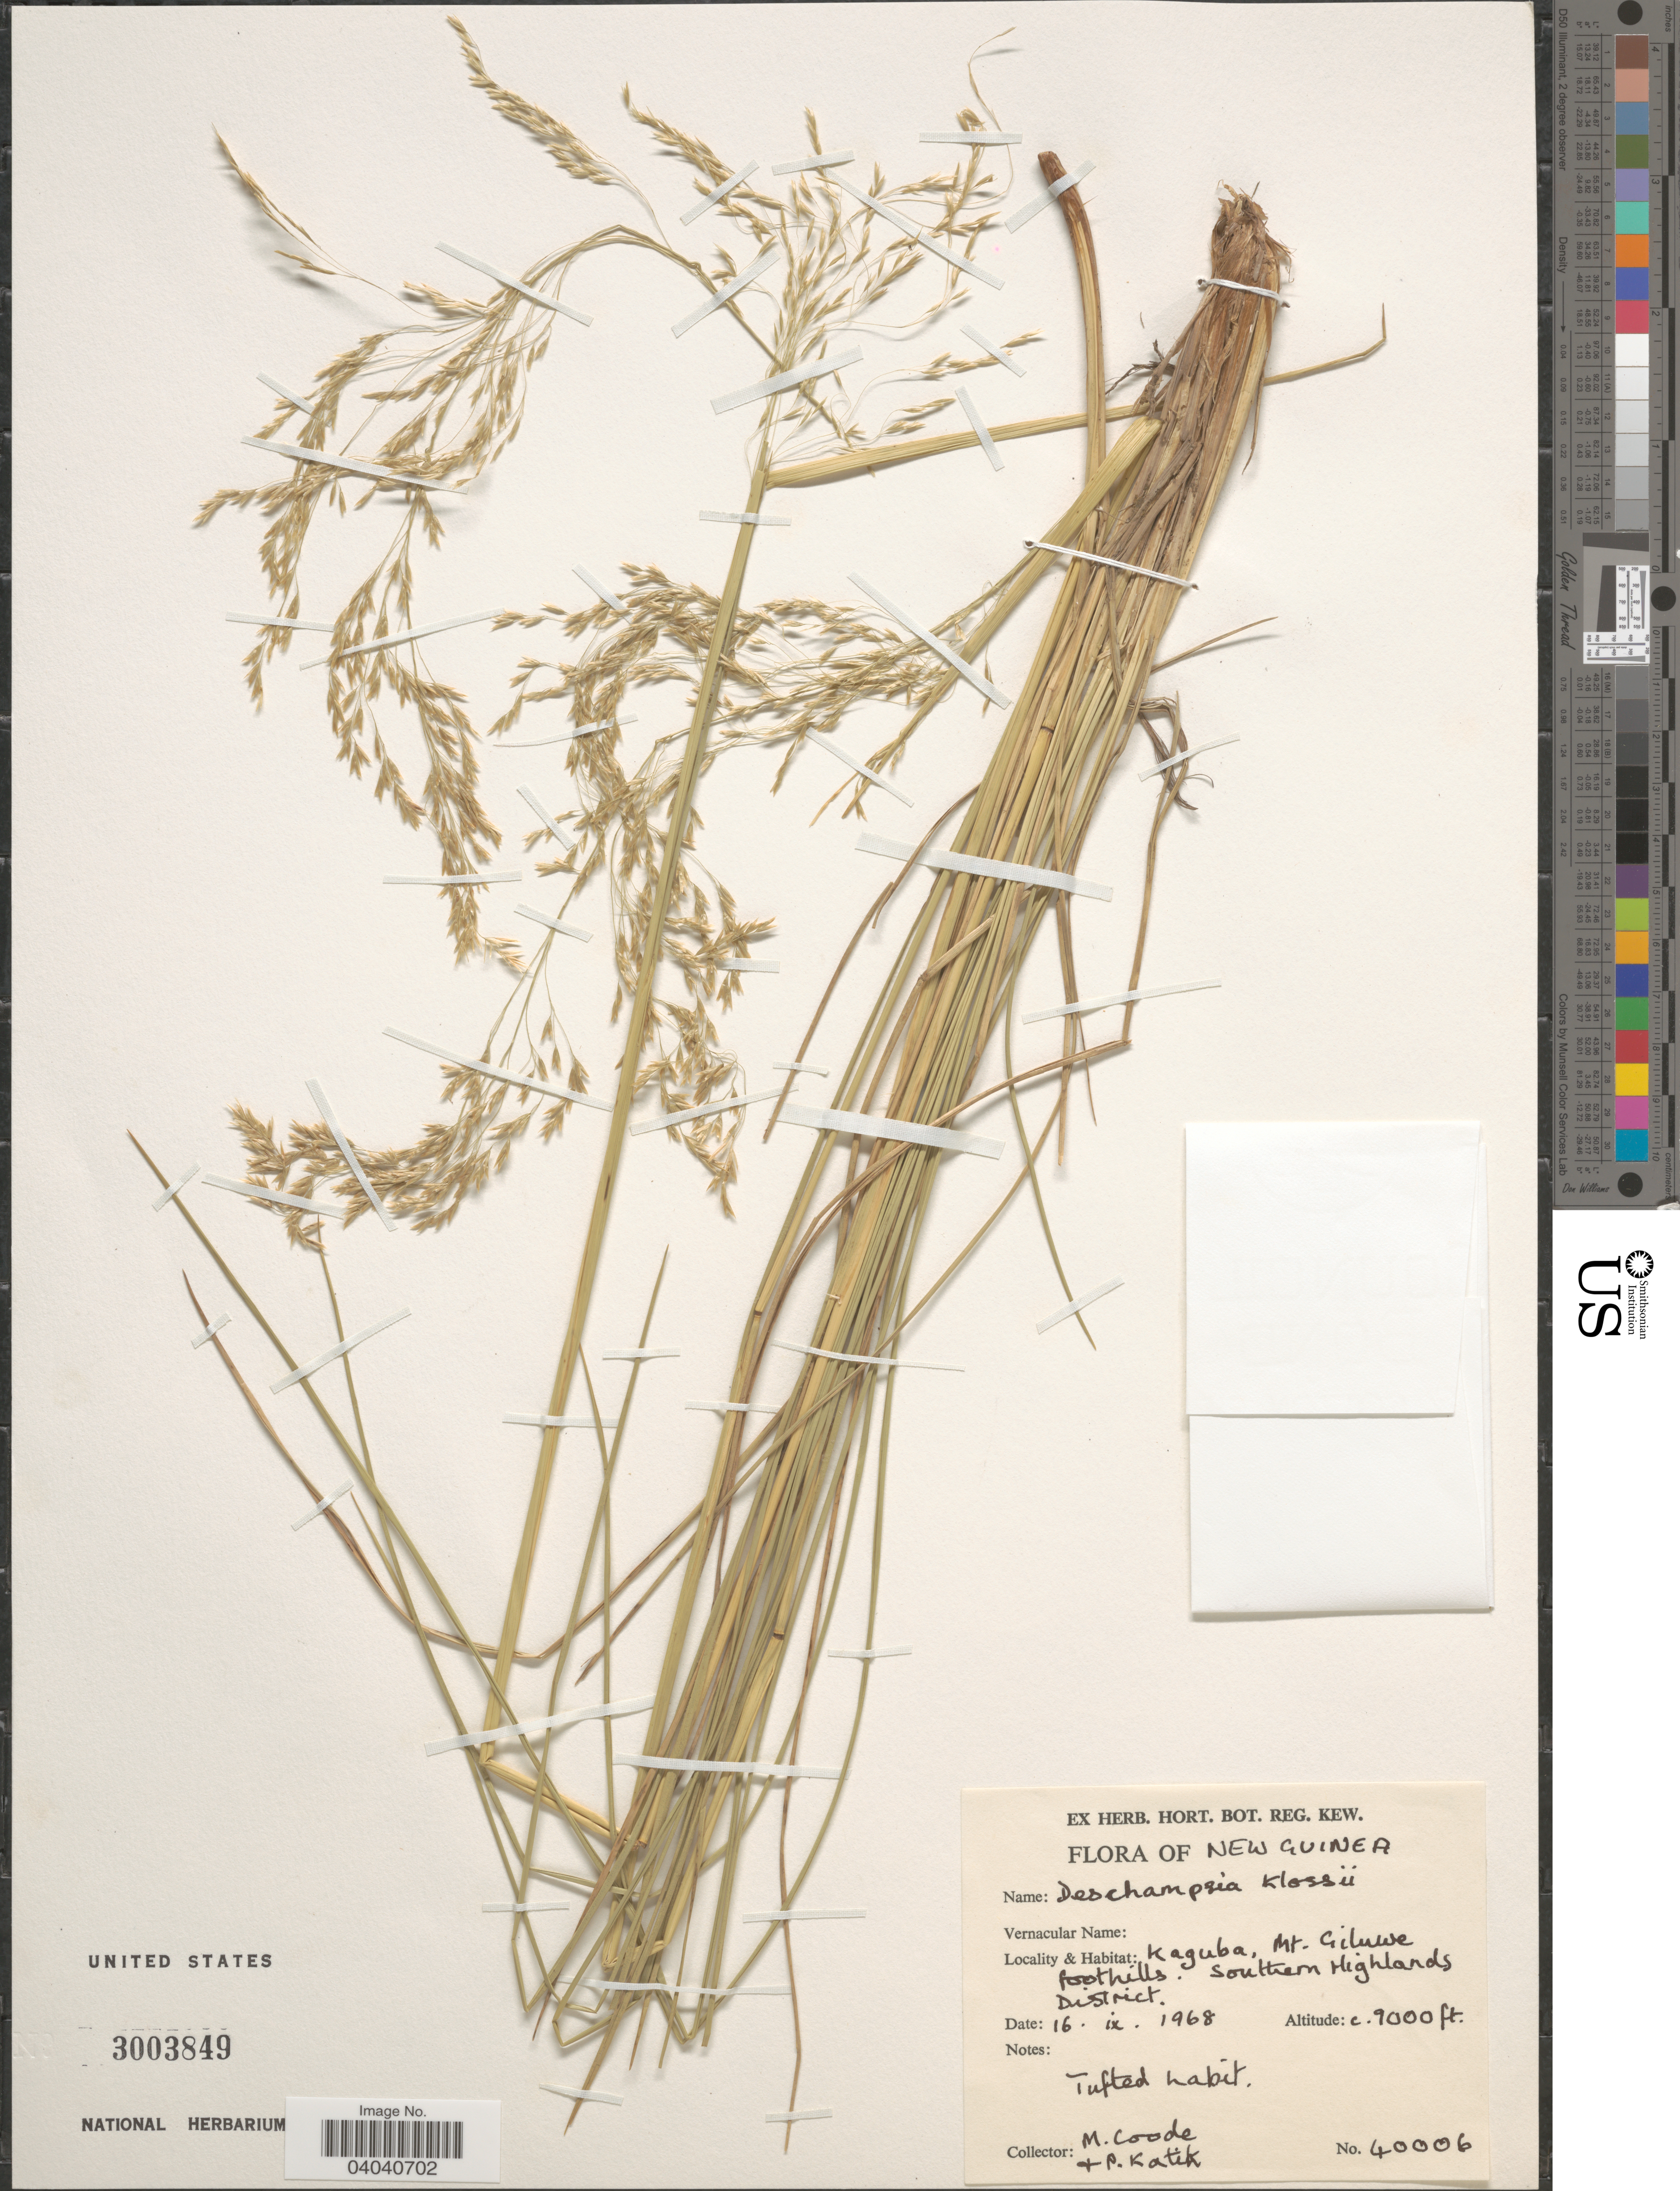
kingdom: Plantae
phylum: Tracheophyta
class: Liliopsida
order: Poales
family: Poaceae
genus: Deschampsia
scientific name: Deschampsia klossii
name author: Ridl.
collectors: M. Coode & P. Katik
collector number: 40006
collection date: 1968-09-16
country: Papua New Guinea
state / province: Southern Highlands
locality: New Guinea. Kaguba, Mt. Giluwe foothills. Southern Highlands District.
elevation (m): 2743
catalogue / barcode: US 3003849